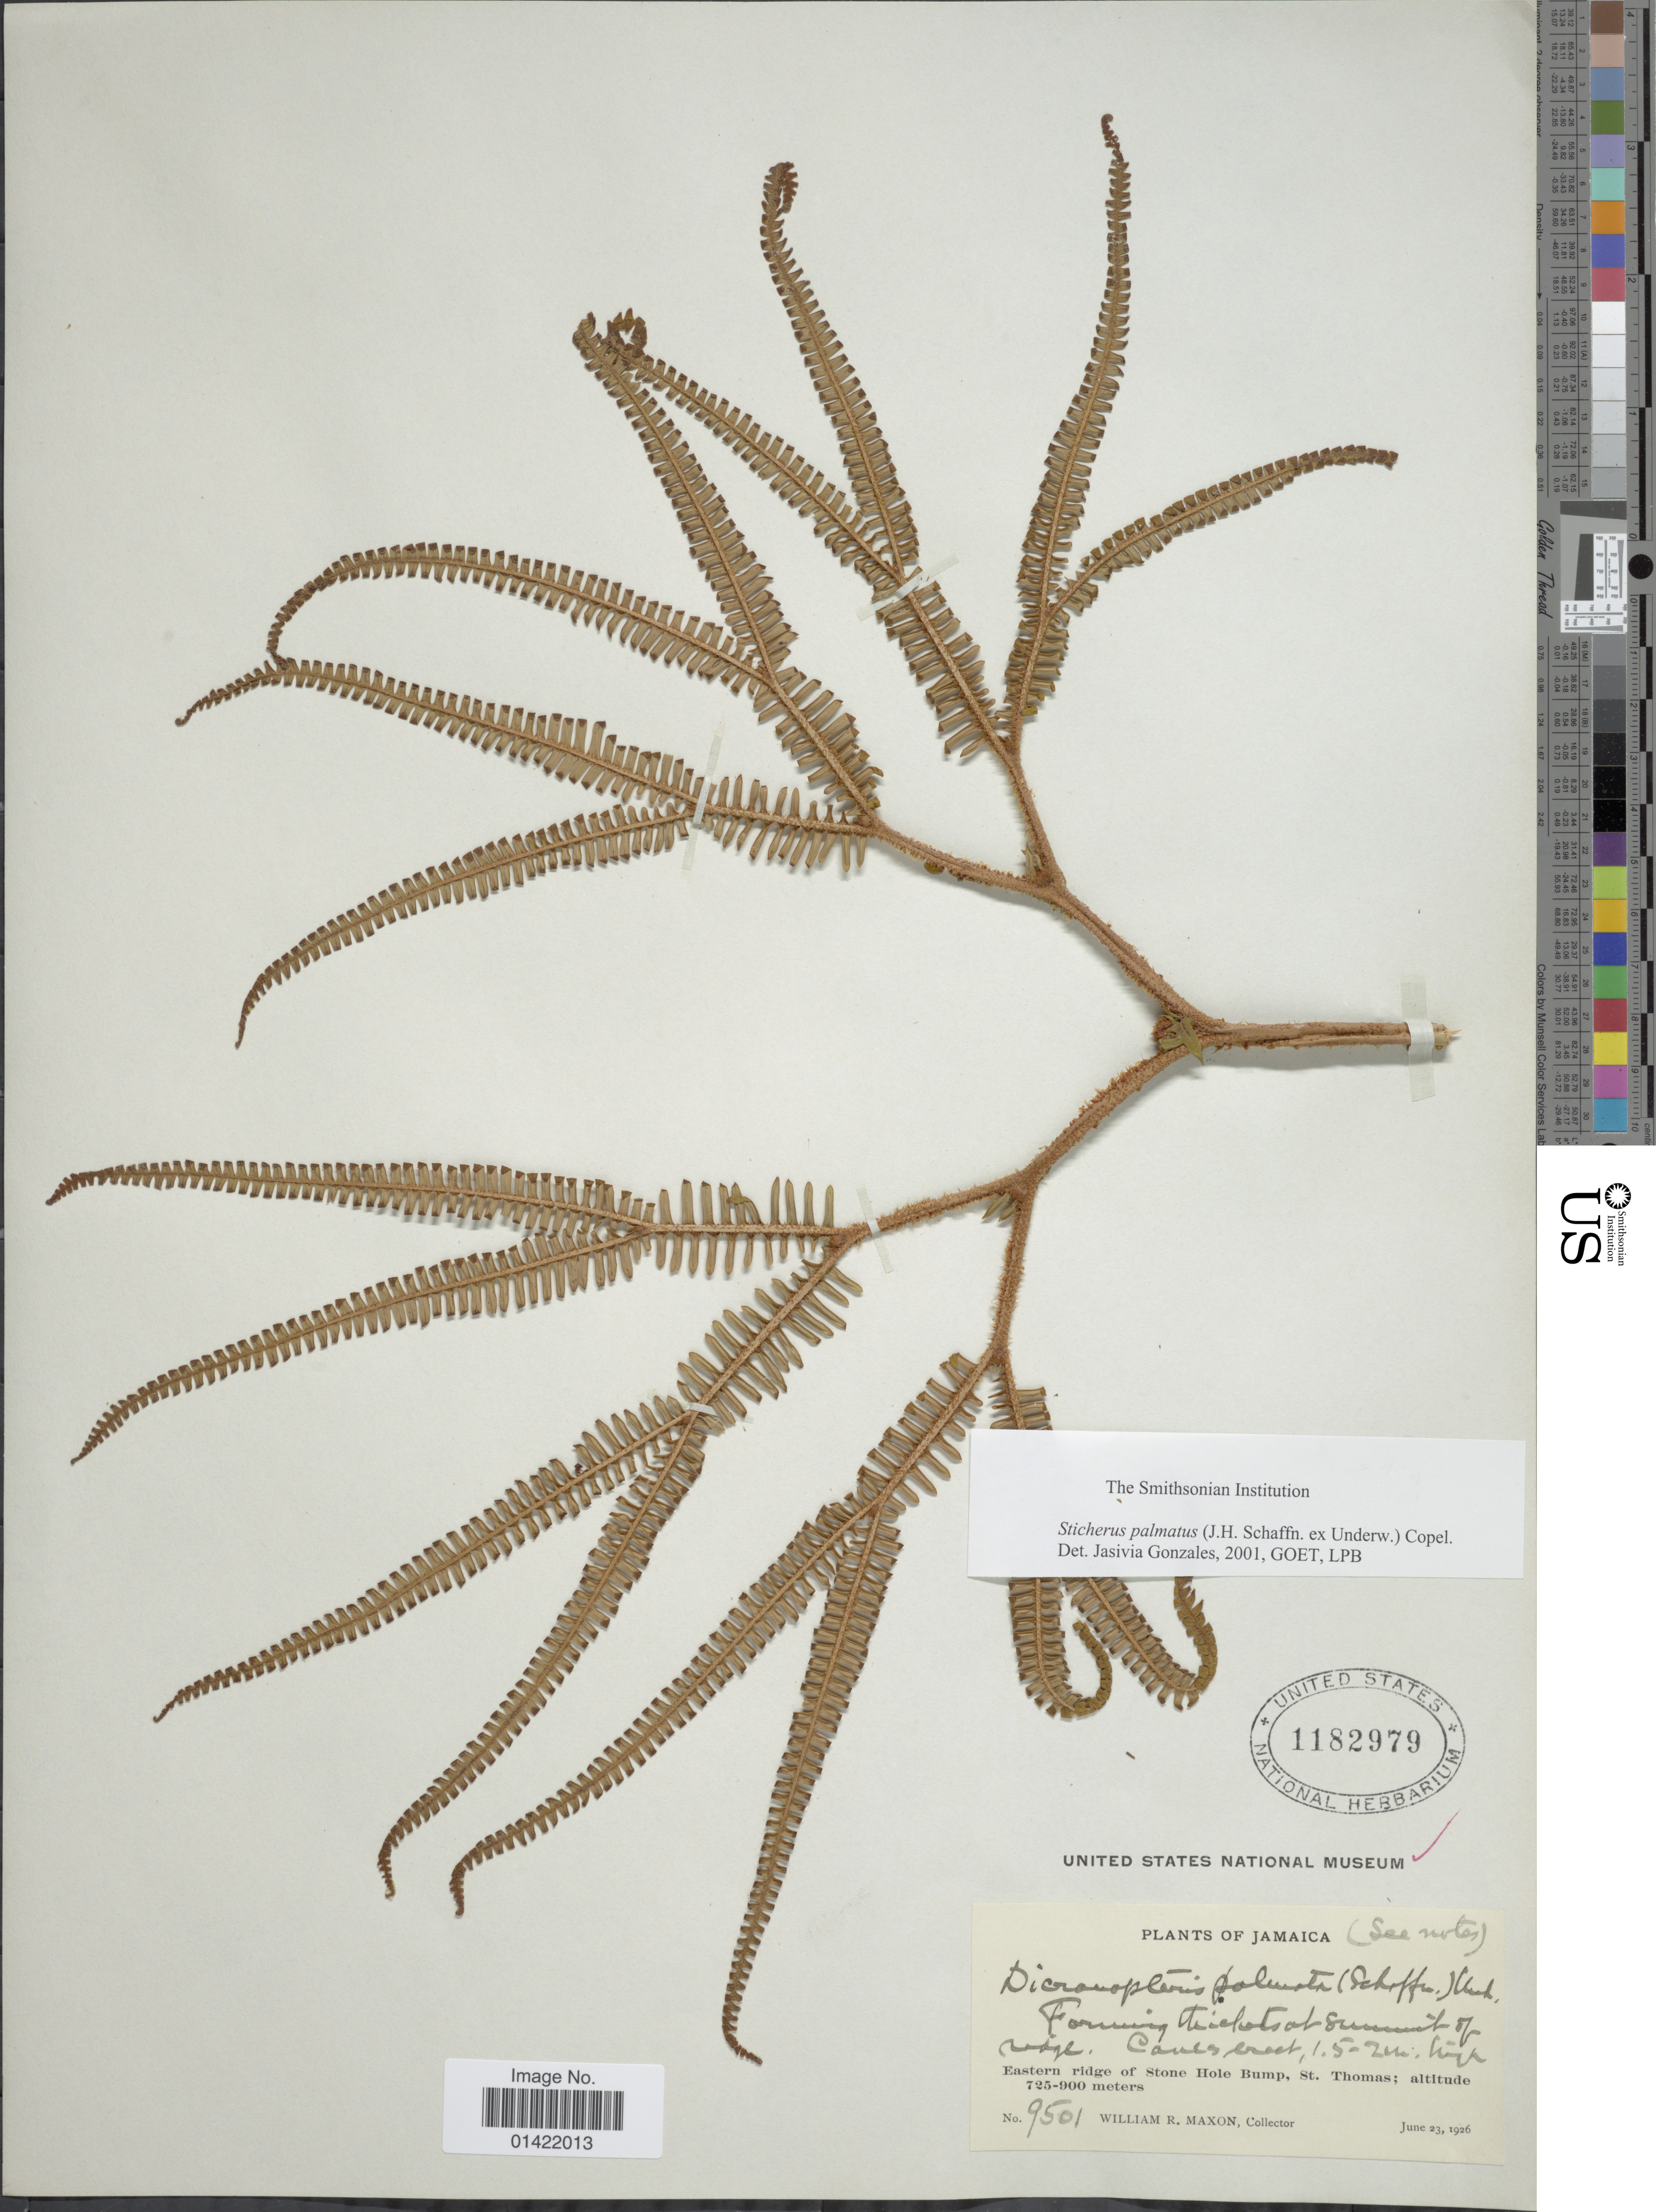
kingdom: Plantae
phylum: Tracheophyta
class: Polypodiopsida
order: Gleicheniales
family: Gleicheniaceae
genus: Sticherus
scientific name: Sticherus furcatus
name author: (L.) Ching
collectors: W. R. Maxon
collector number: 9501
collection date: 1926-06-23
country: Jamaica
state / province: Saint Thomas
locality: Eastern ridge of Stone Hole Bump, St Thomas. Forming thickets at summit of ridge.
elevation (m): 725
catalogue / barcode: US 1182979